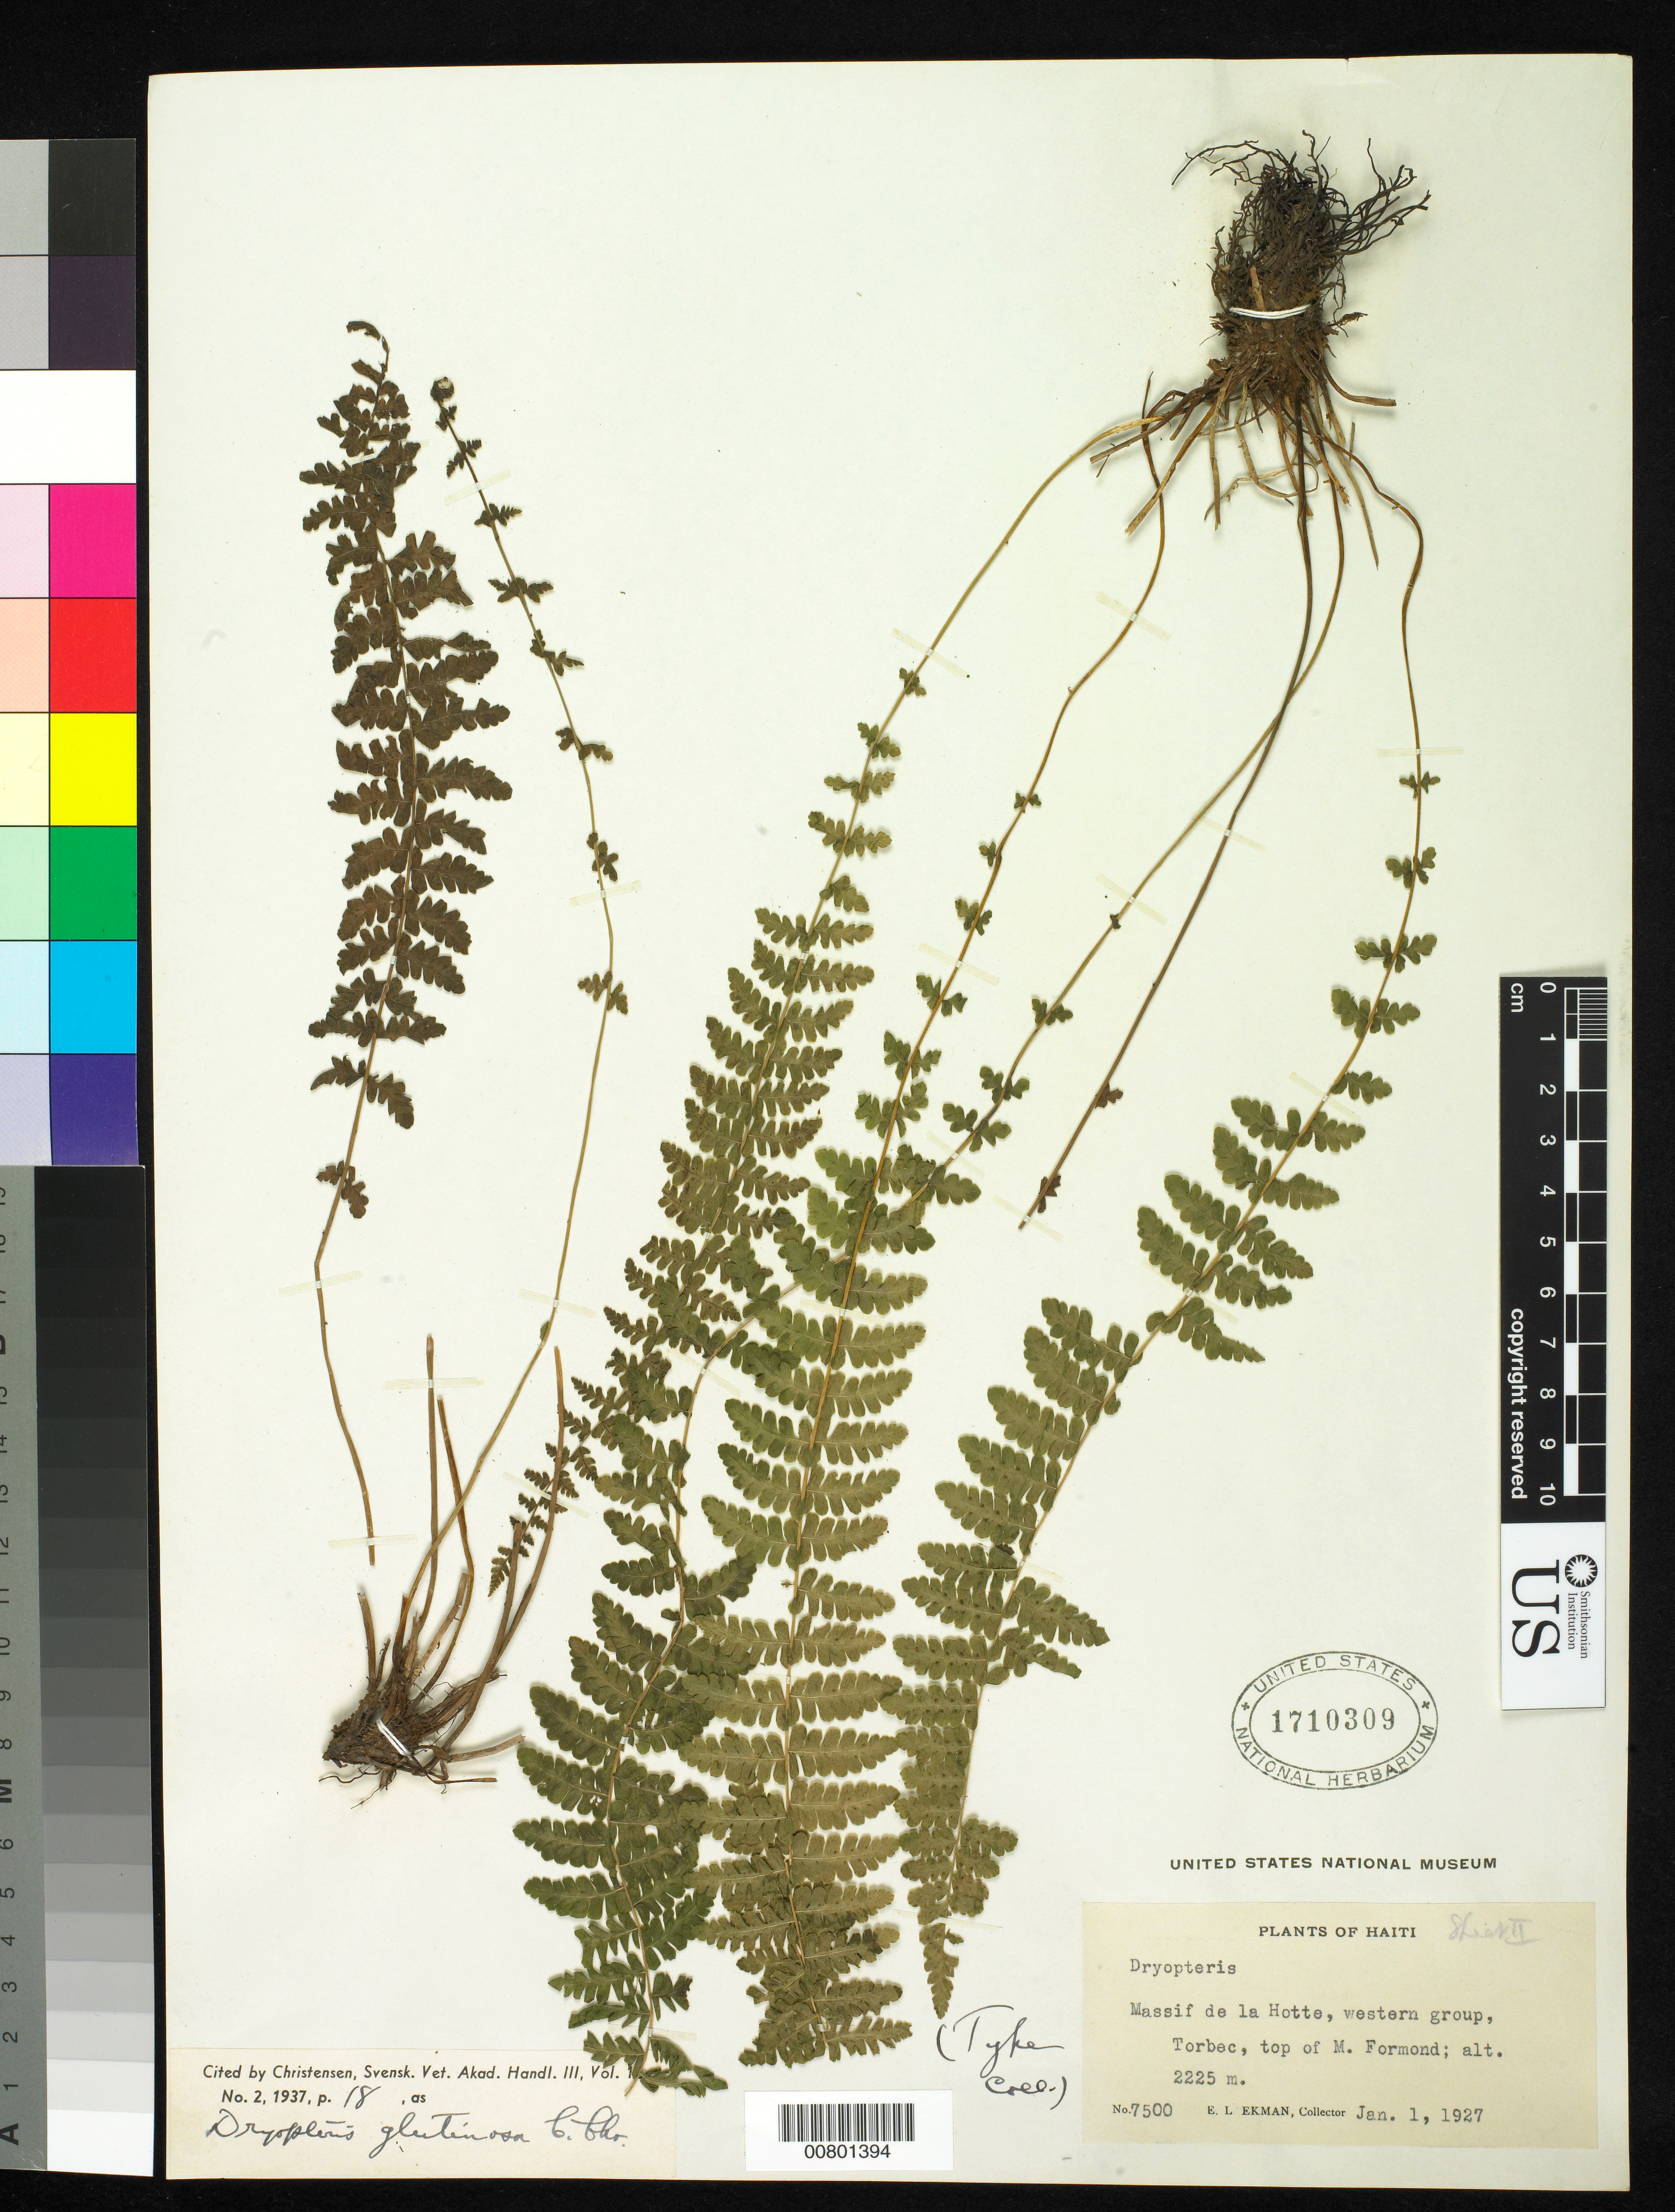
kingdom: Plantae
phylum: Tracheophyta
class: Polypodiopsida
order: Polypodiales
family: Dryopteridaceae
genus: Dryopteris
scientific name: Dryopteris glutinosa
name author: C. Chr.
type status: Isotype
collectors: E. L. Ekman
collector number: H7500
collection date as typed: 01 Jan 1927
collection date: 1927-01-01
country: Haiti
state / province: Sud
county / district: Hotte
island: Hispaniola Island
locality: W group, Torbec, top of M. Forman.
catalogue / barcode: US 1710309